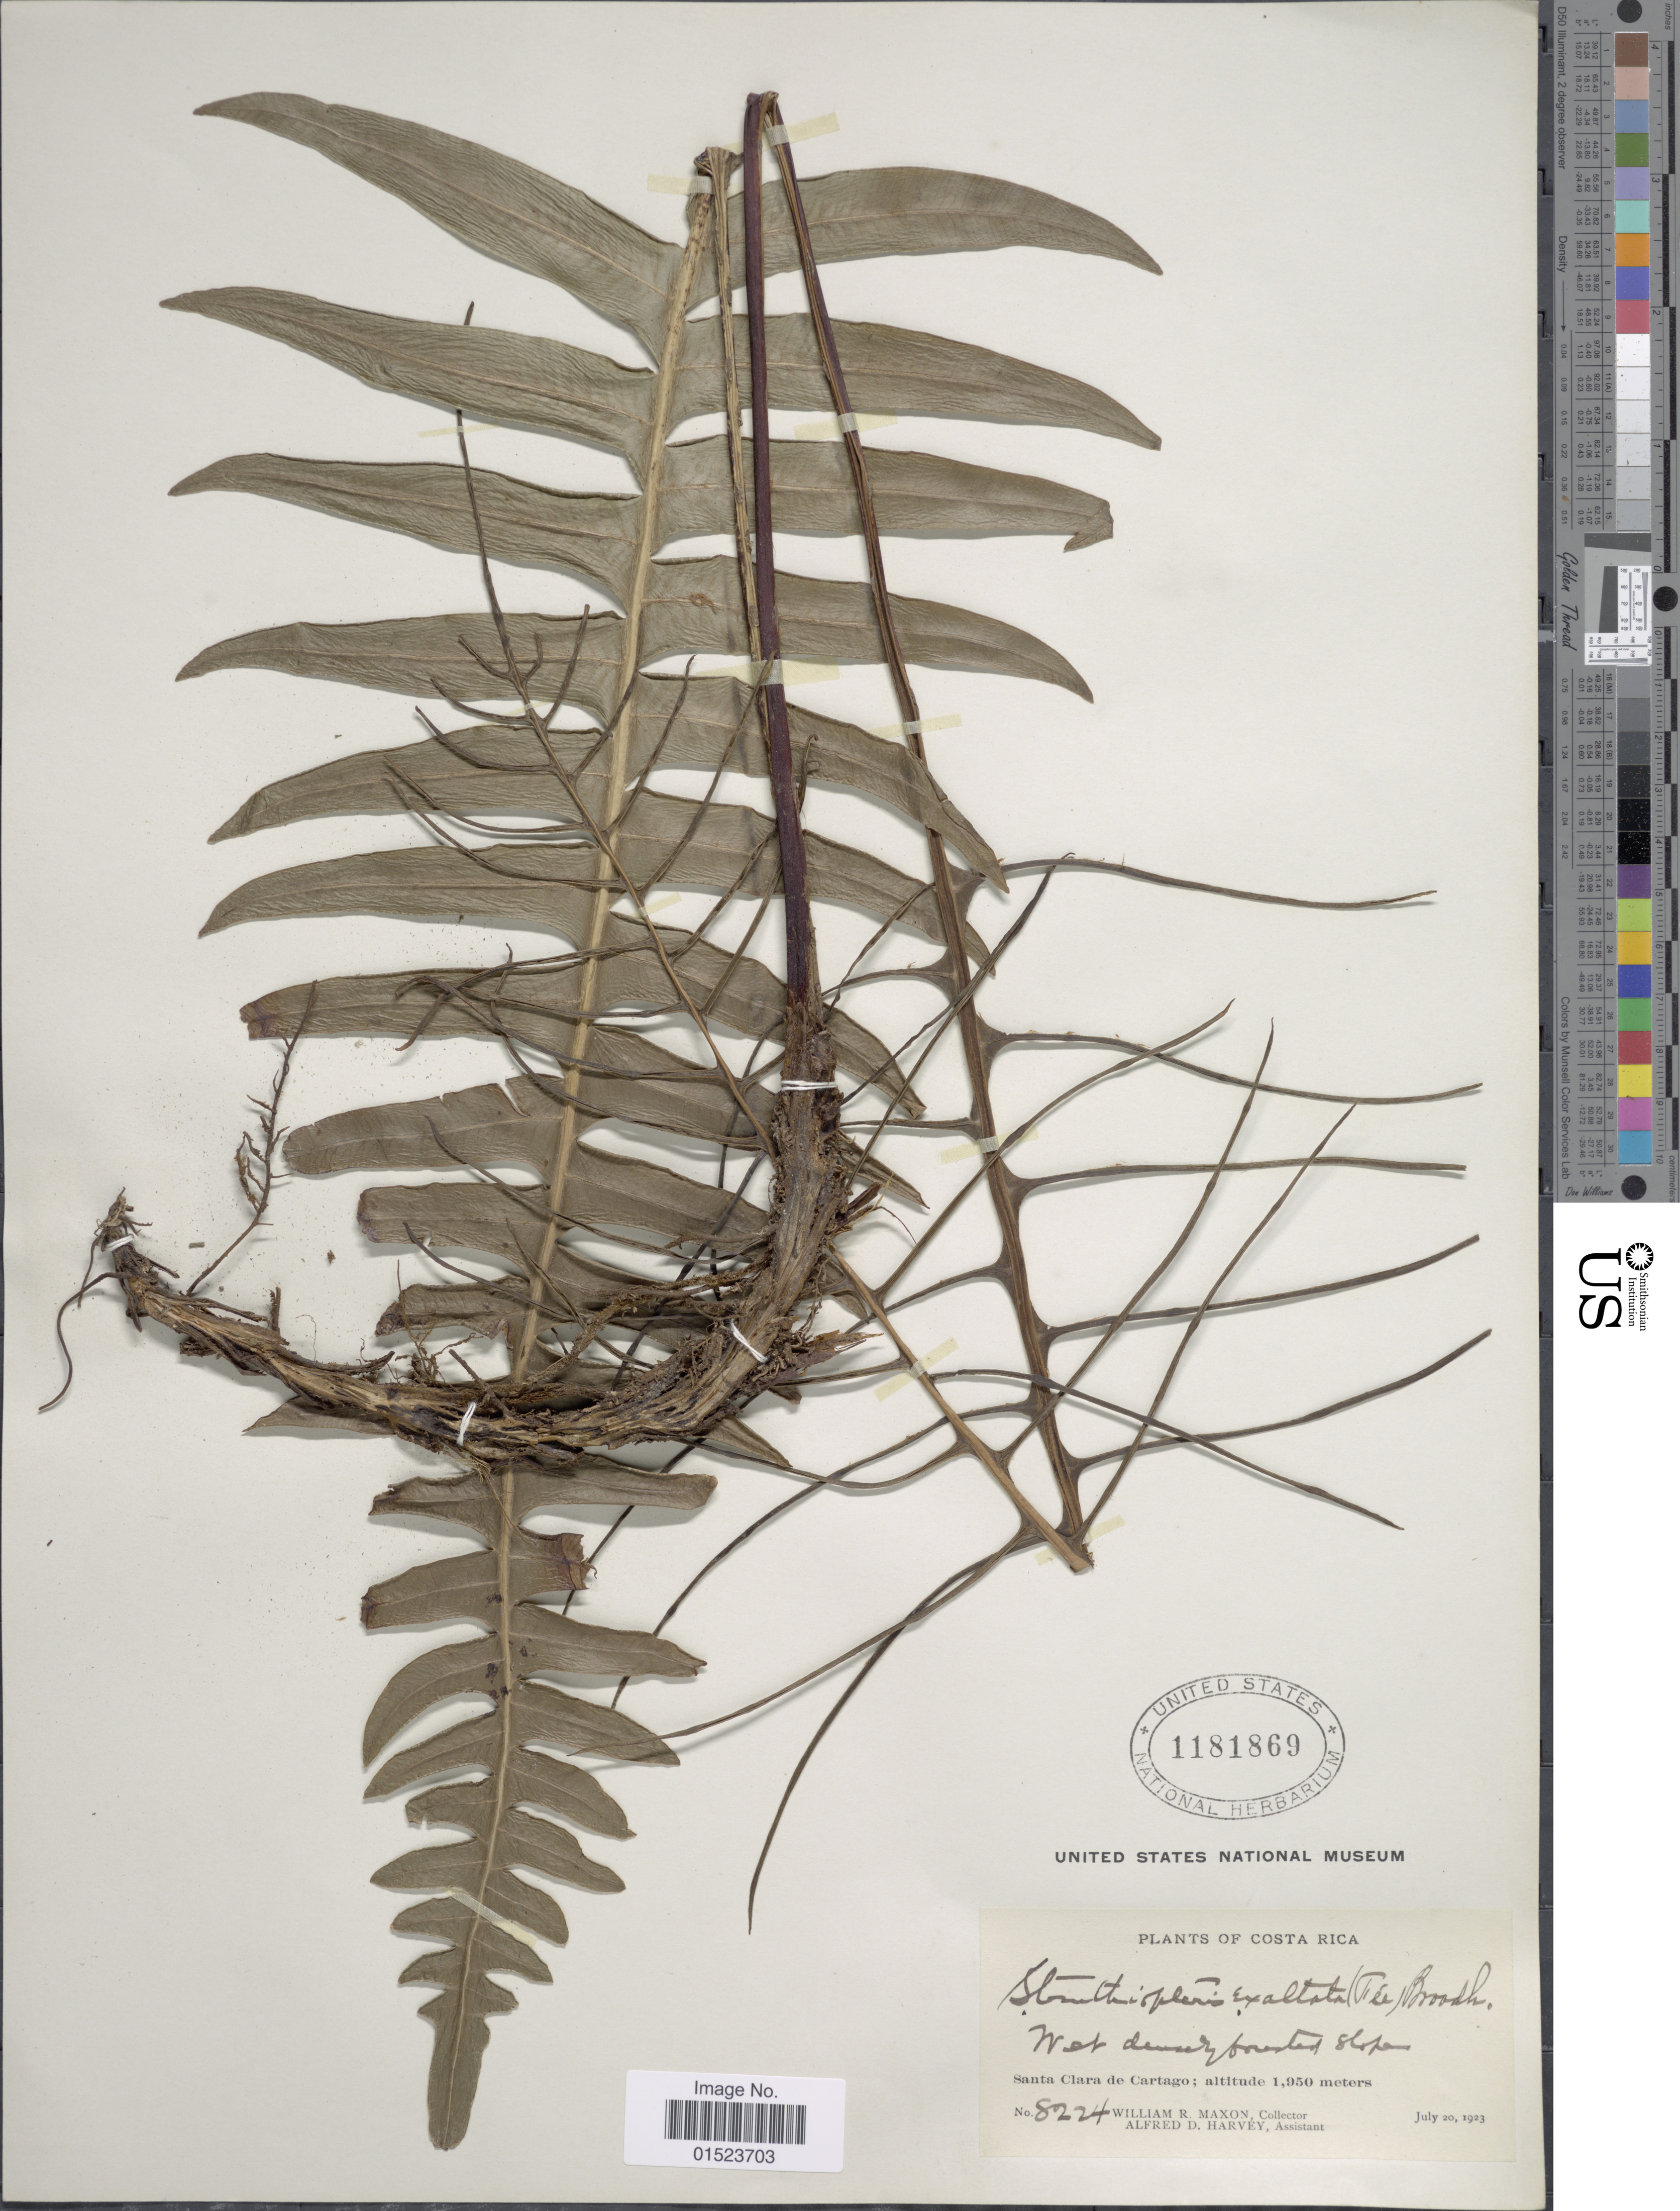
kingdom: Plantae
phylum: Tracheophyta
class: Polypodiopsida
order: Polypodiales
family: Blechnaceae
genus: Blechnum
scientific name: Blechnum divergens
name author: (Kunze) Mett.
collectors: W. R. Maxon & A. D. Harvey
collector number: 8224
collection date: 1923-07-20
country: Costa Rica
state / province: Cartago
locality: Santa Clara de Cartago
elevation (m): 1950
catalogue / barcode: US 1181869